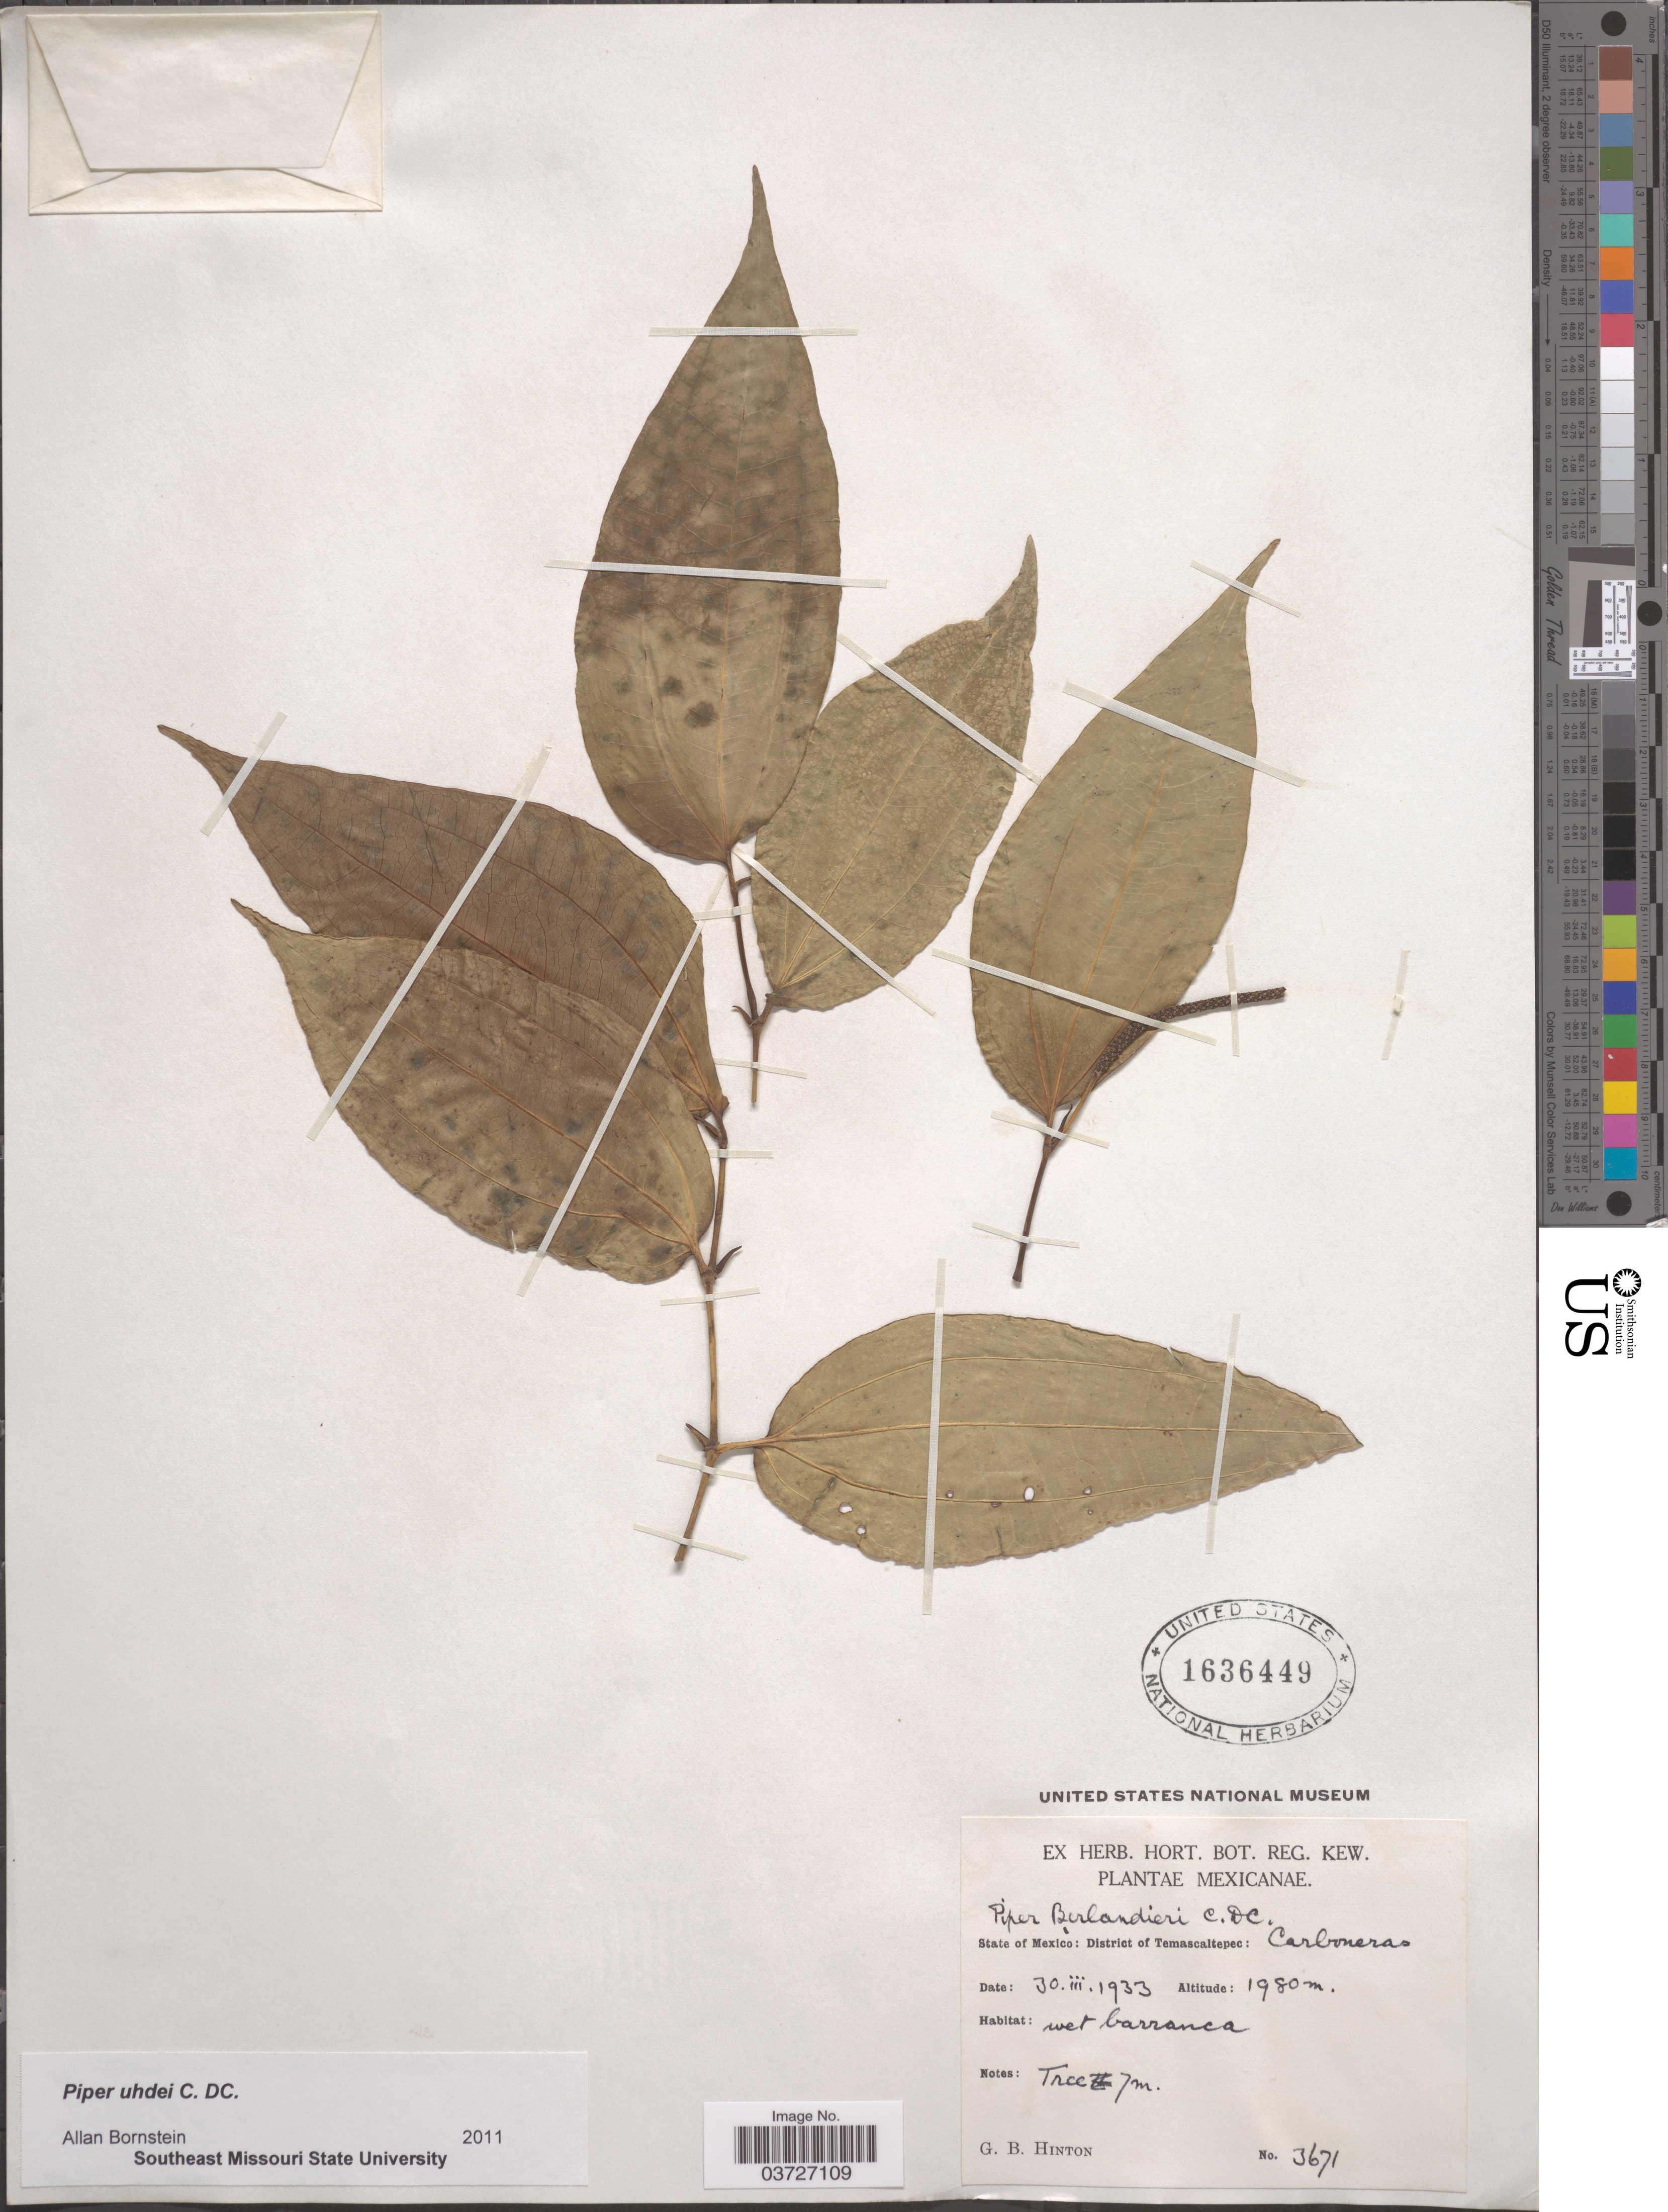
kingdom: Plantae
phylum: Tracheophyta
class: Magnoliopsida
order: Piperales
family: Piperaceae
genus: Piper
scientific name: Piper uhdei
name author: C. DC.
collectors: G. B. Hinton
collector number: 3671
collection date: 1933-03-30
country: Mexico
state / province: México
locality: District of Temascaltepec: Carboneras.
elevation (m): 1980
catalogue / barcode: US 1636449